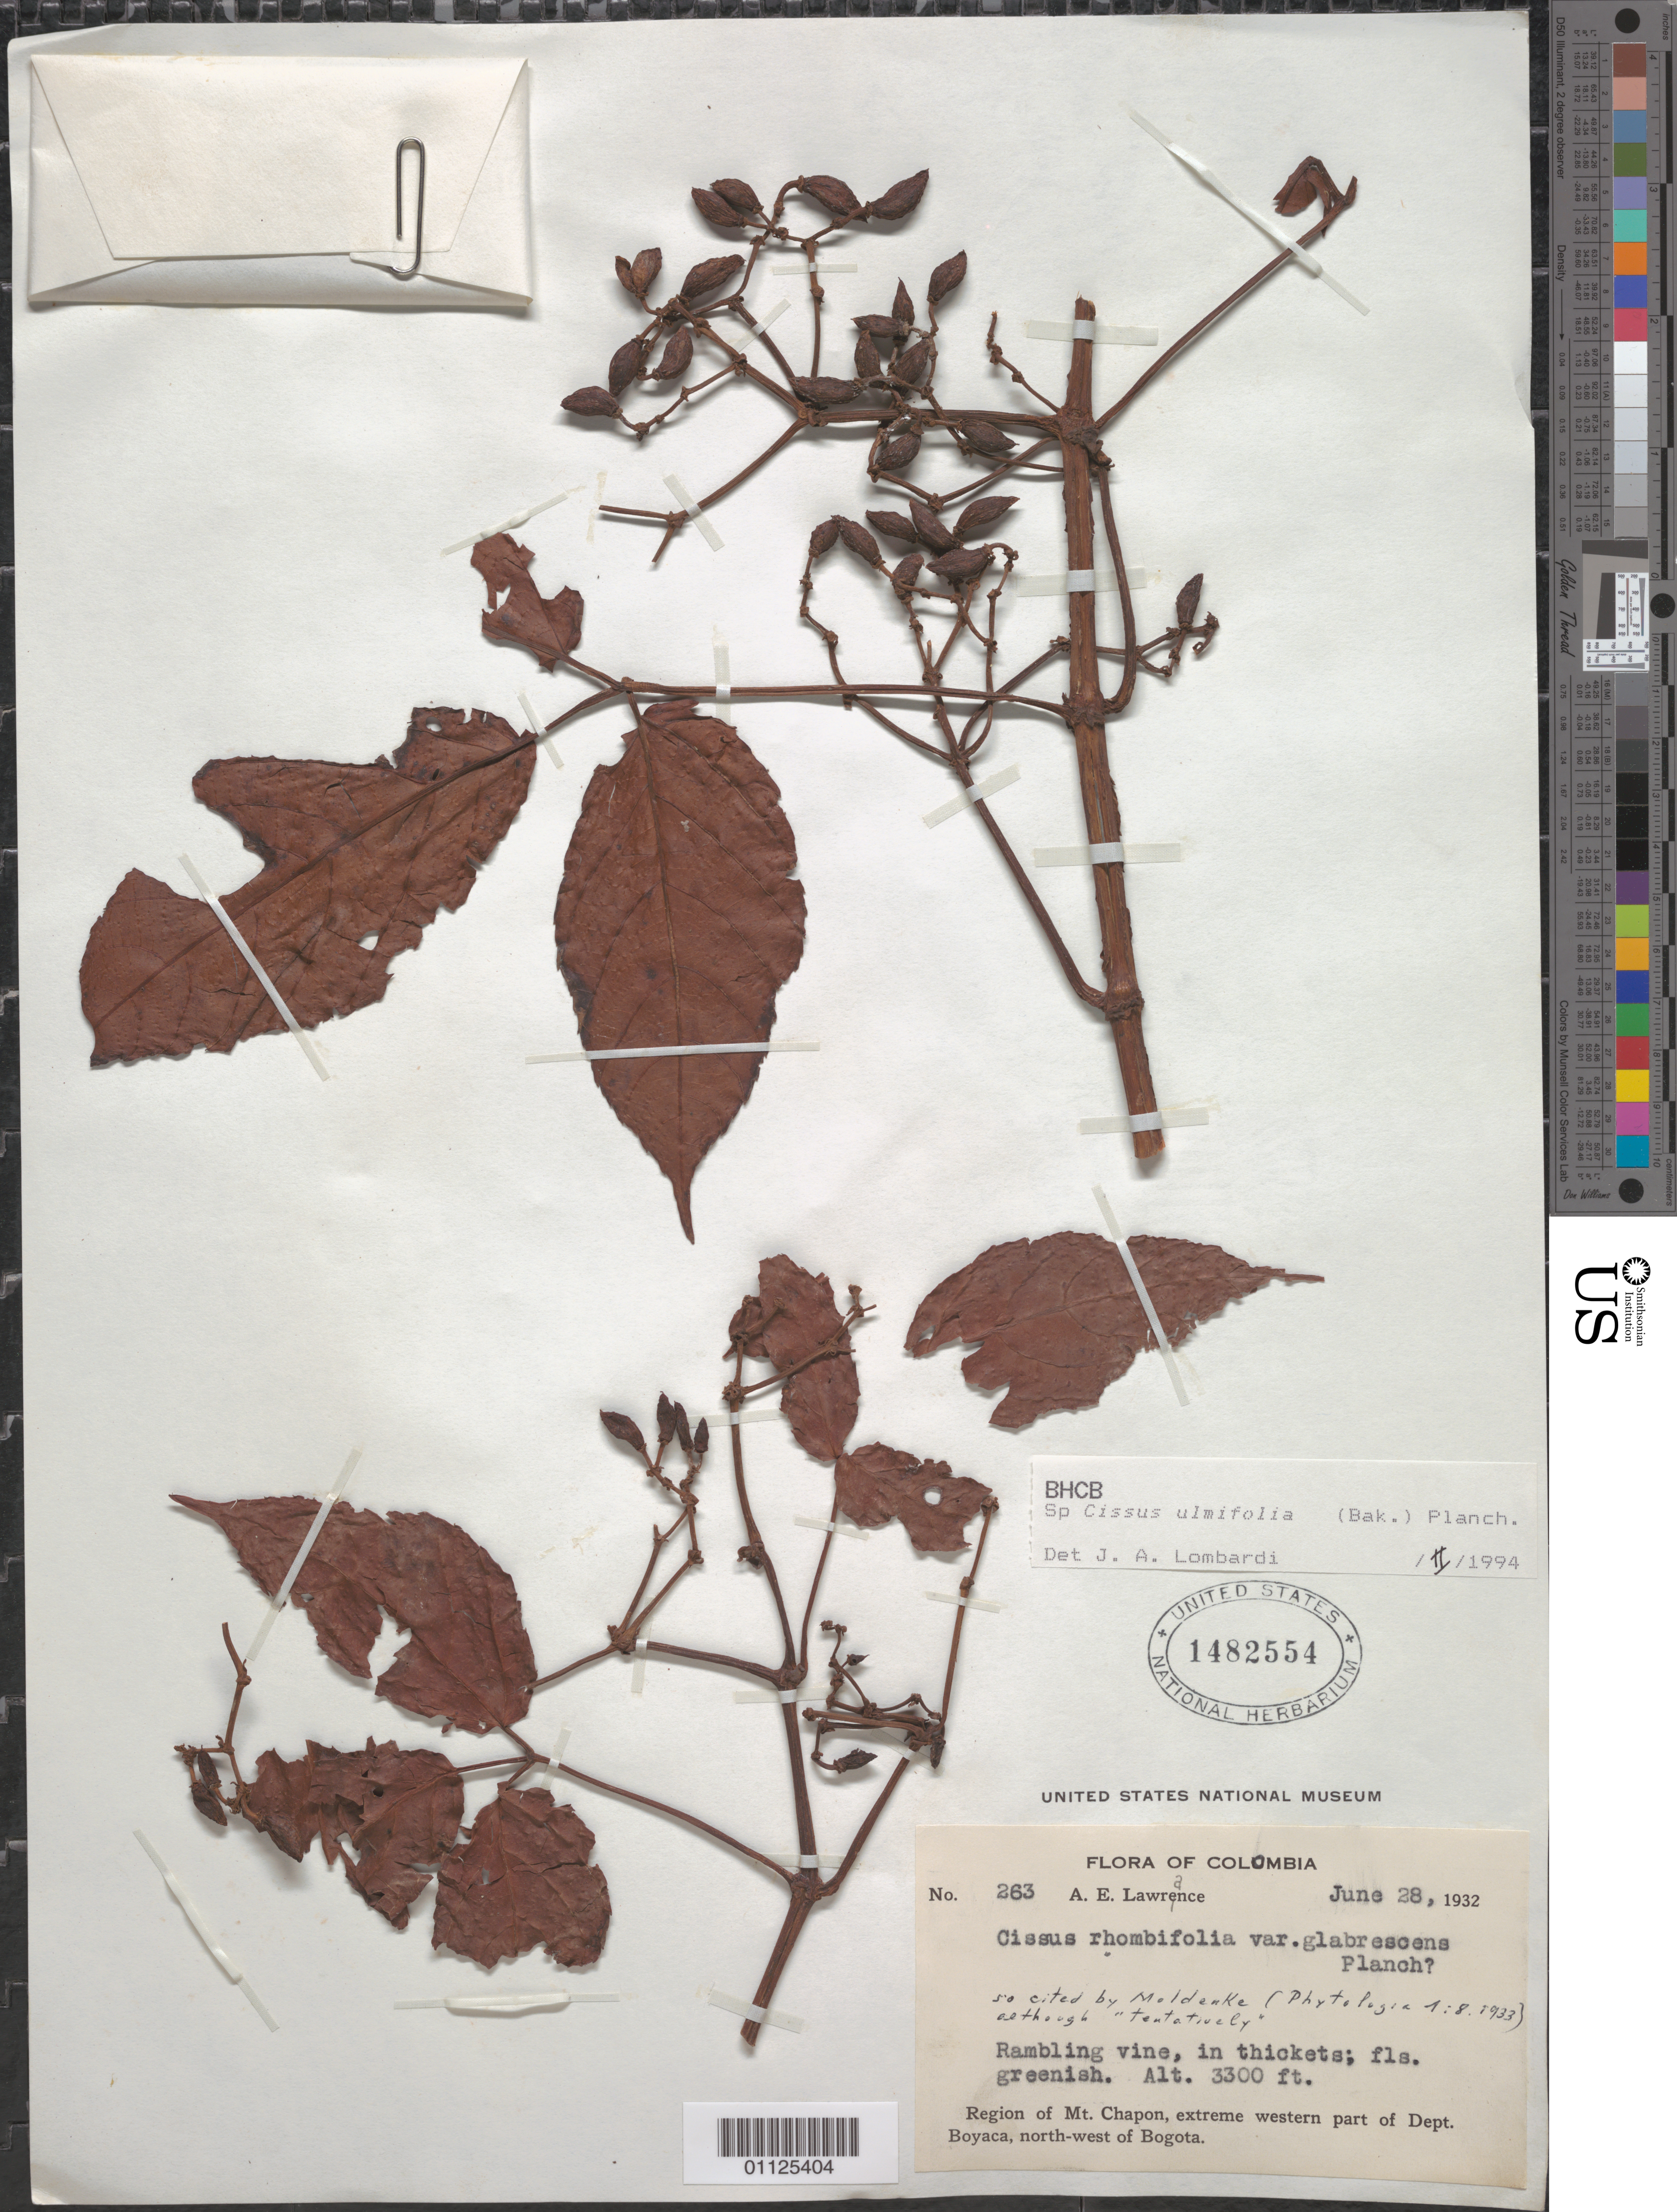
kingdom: Plantae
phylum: Tracheophyta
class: Magnoliopsida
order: Vitales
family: Vitaceae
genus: Cissus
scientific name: Cissus ulmifolia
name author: (Baker) Planch.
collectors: A. Lawrance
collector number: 263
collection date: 1932-06-28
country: Colombia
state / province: Boyacá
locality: Region of Mt Chapon, extreme W part of Dept. Boyaca, NW of Bogota.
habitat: Rambling vine, in thickets.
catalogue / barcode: US 1482554